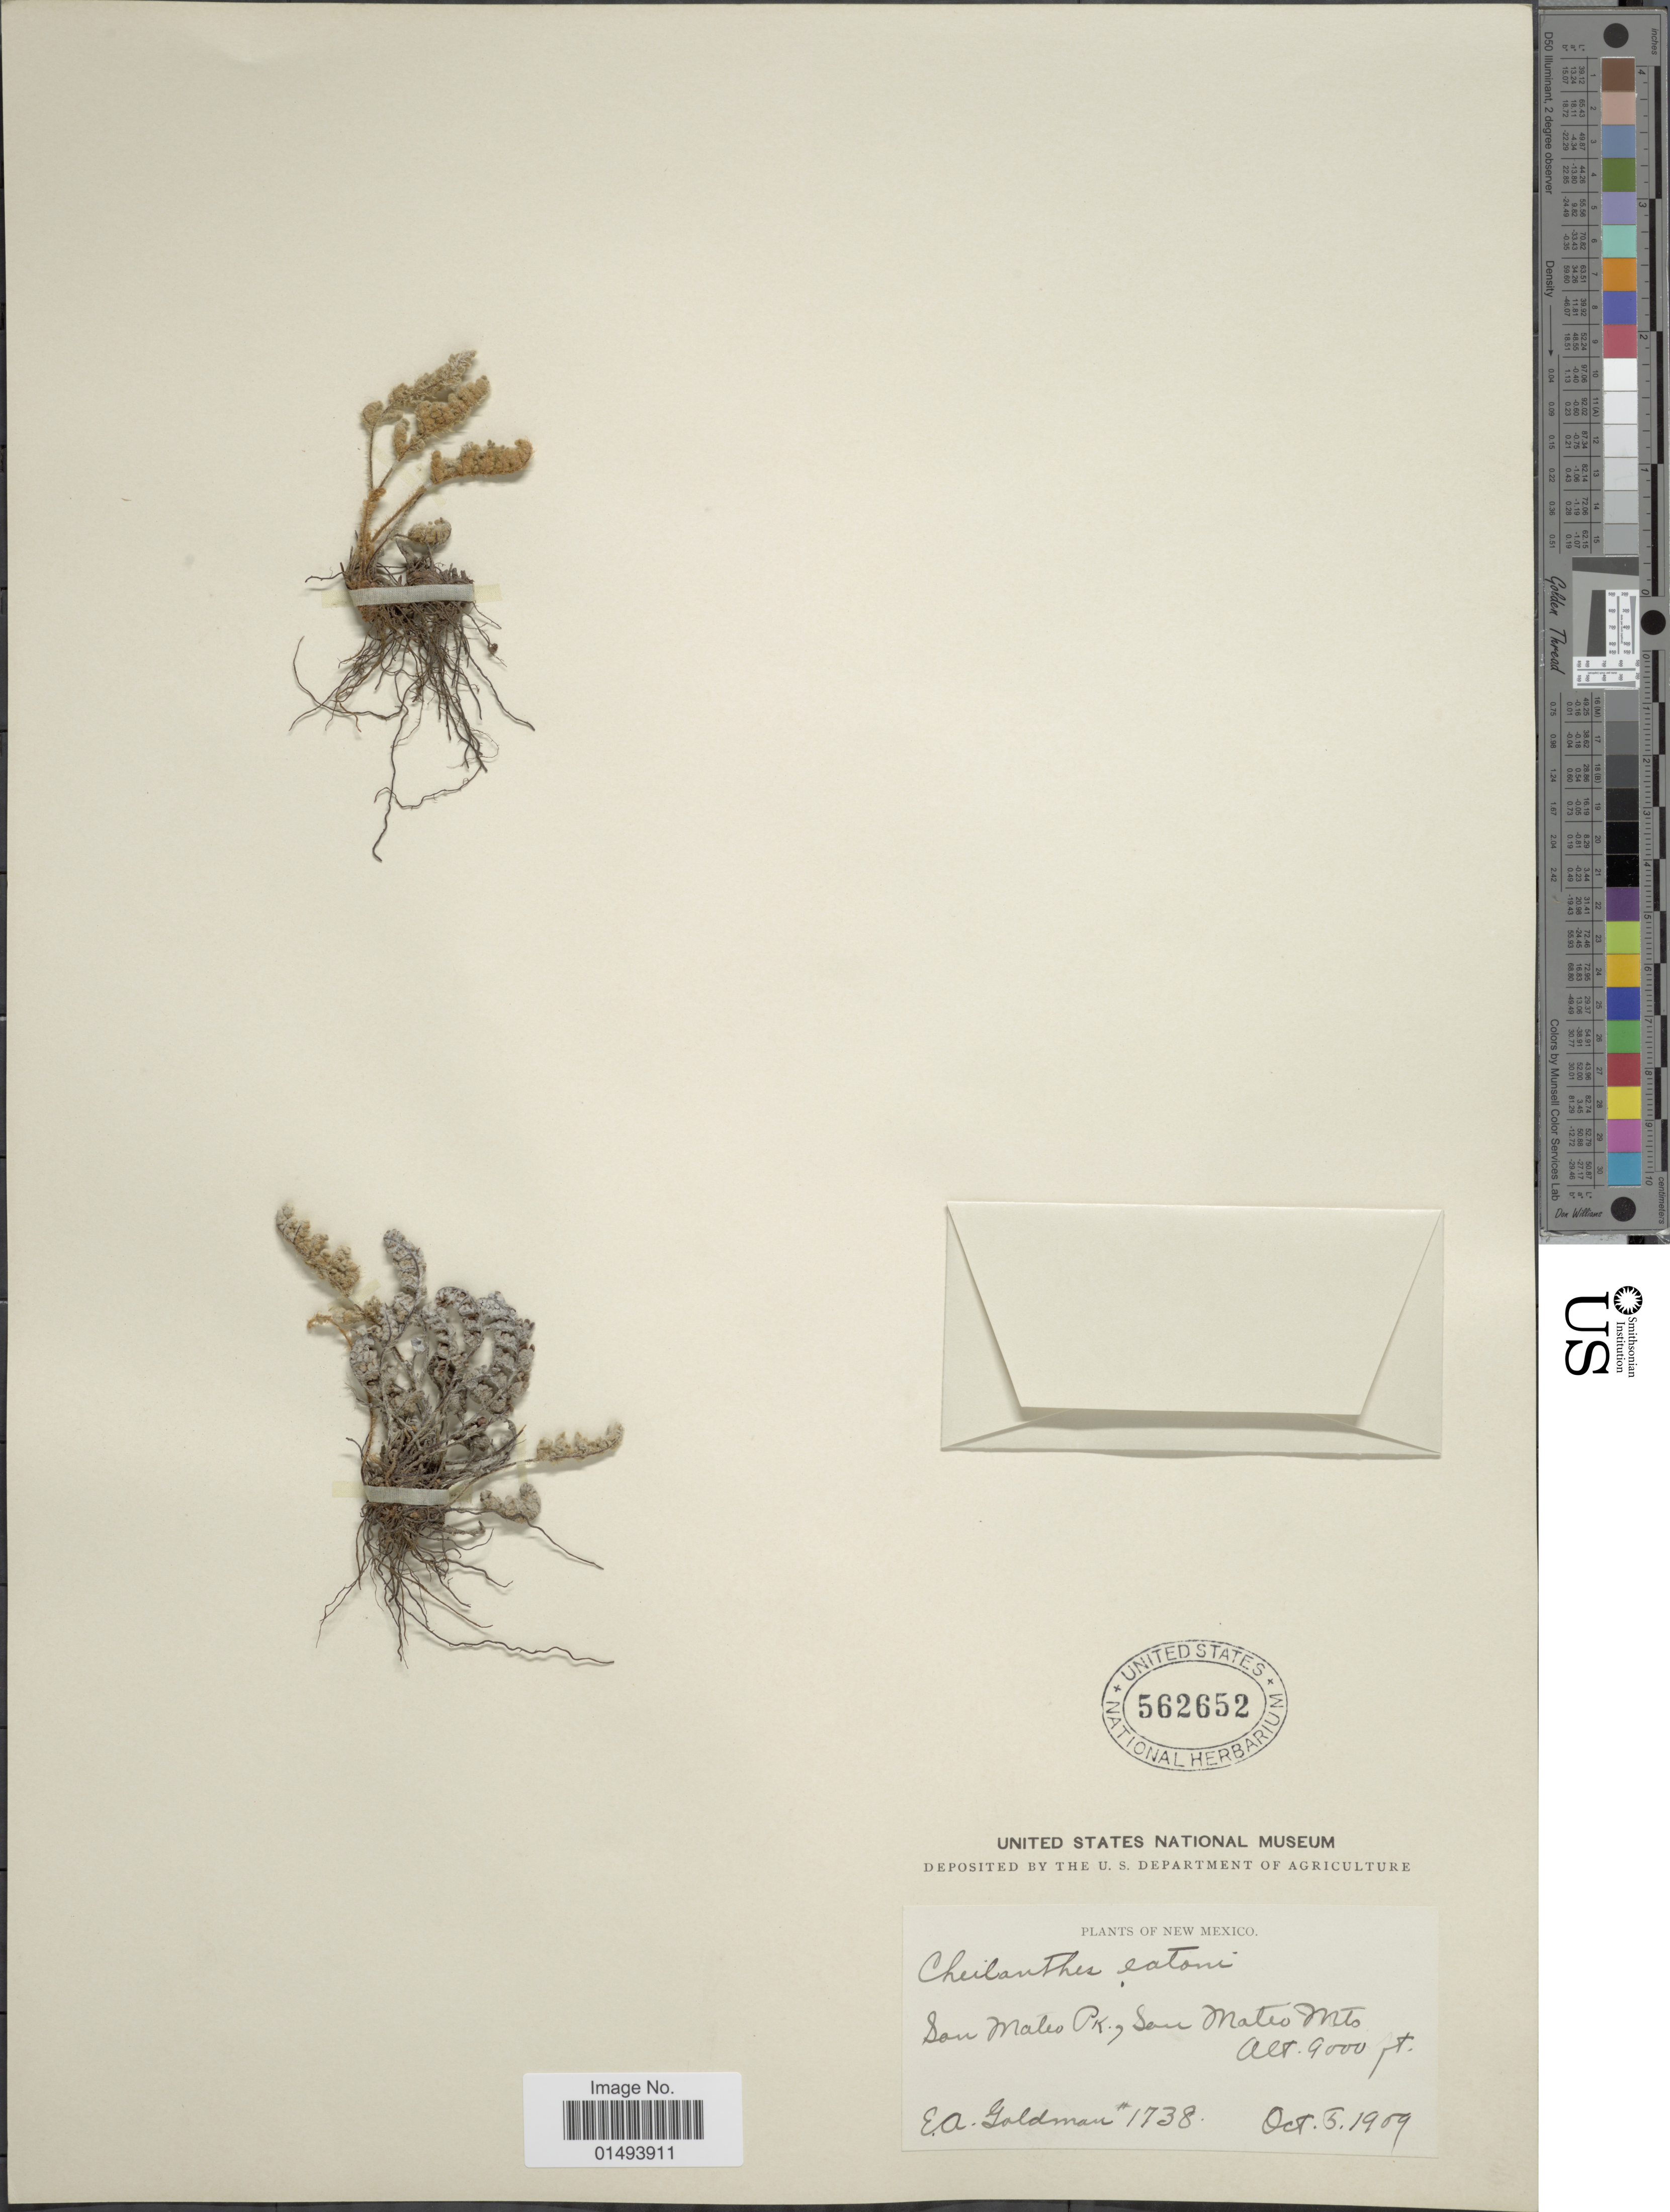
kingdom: Plantae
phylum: Tracheophyta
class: Polypodiopsida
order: Polypodiales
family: Pteridaceae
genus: Myriopteris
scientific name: Myriopteris rufa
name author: Fée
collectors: E. A. Goldman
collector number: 1738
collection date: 1909-10-05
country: United States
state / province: New Mexico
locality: San Mateo Pk., San Mateo Mts.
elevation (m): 2743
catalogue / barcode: US 562652